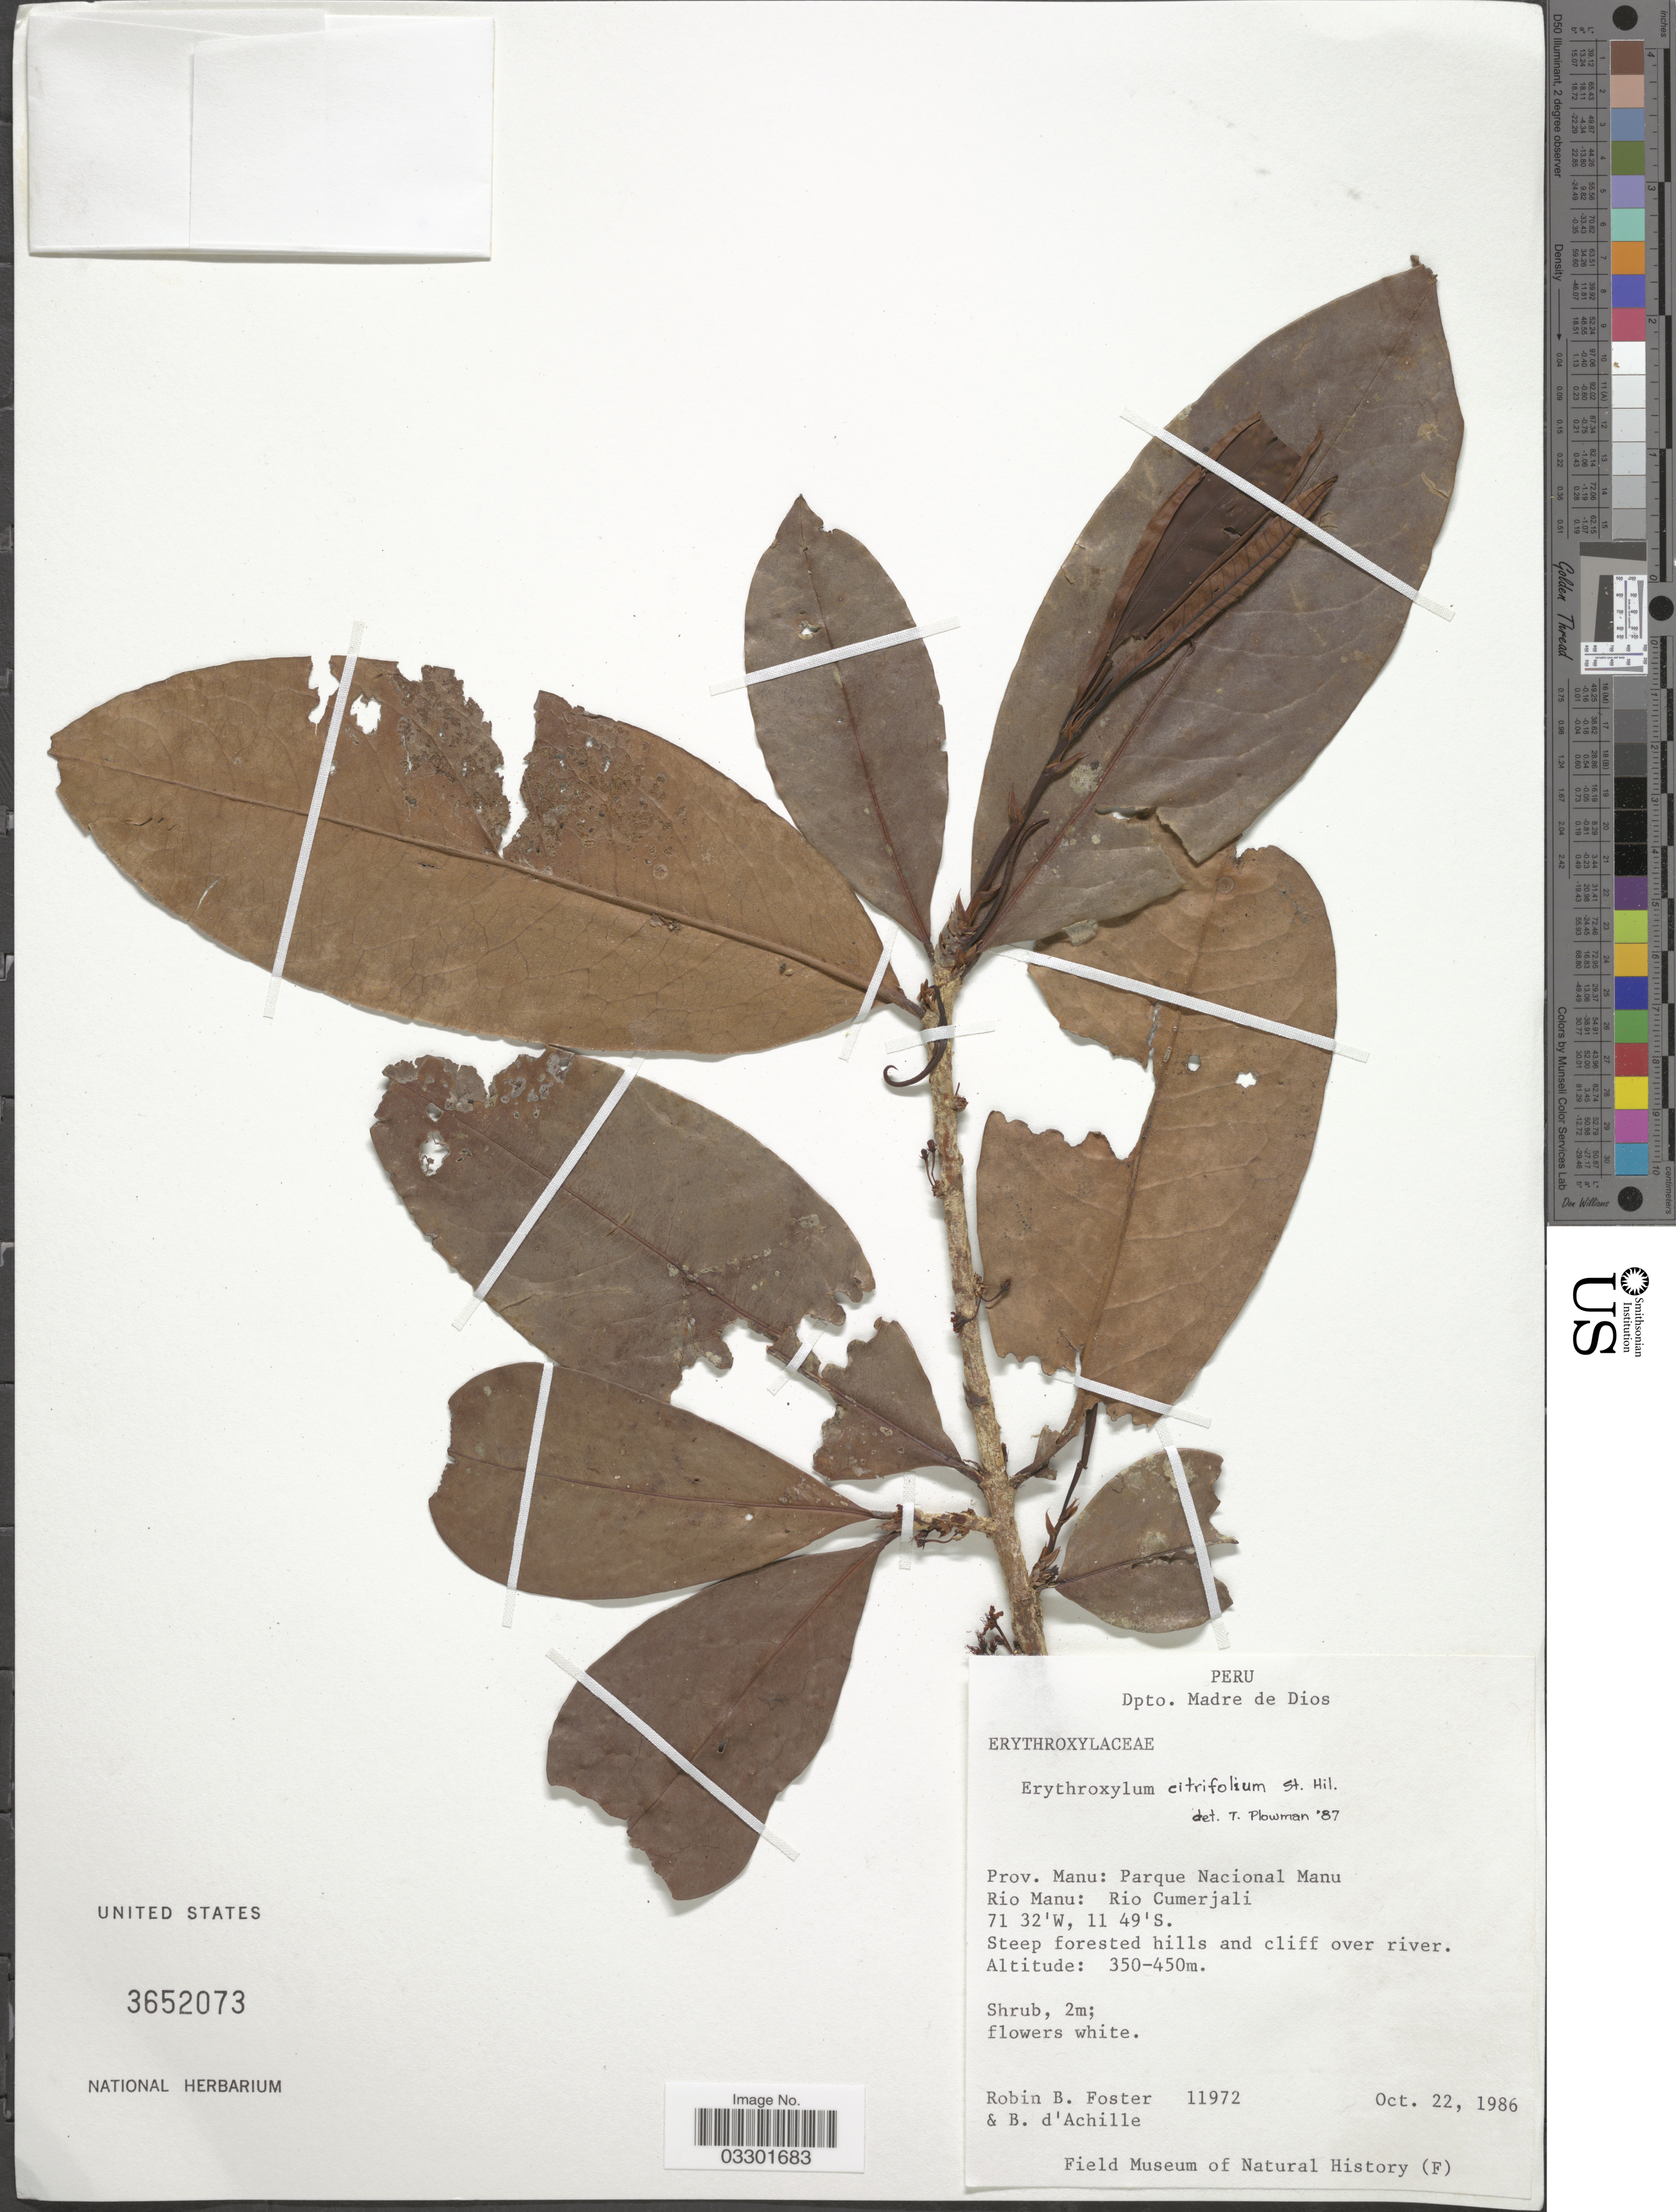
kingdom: Plantae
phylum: Tracheophyta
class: Magnoliopsida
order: Malpighiales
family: Erythroxylaceae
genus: Erythroxylum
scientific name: Erythroxylum citrifolium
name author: A. St.-Hil.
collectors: R. B. Foster & B. d'Achille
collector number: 11972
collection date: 1986-10-22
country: Peru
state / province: Madre de Dios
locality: Dpto. Madre de Dios. Prov. Manu: Parque Nacional Manu. Rio Manu: Rio Cumerjali.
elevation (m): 350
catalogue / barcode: US 3652073